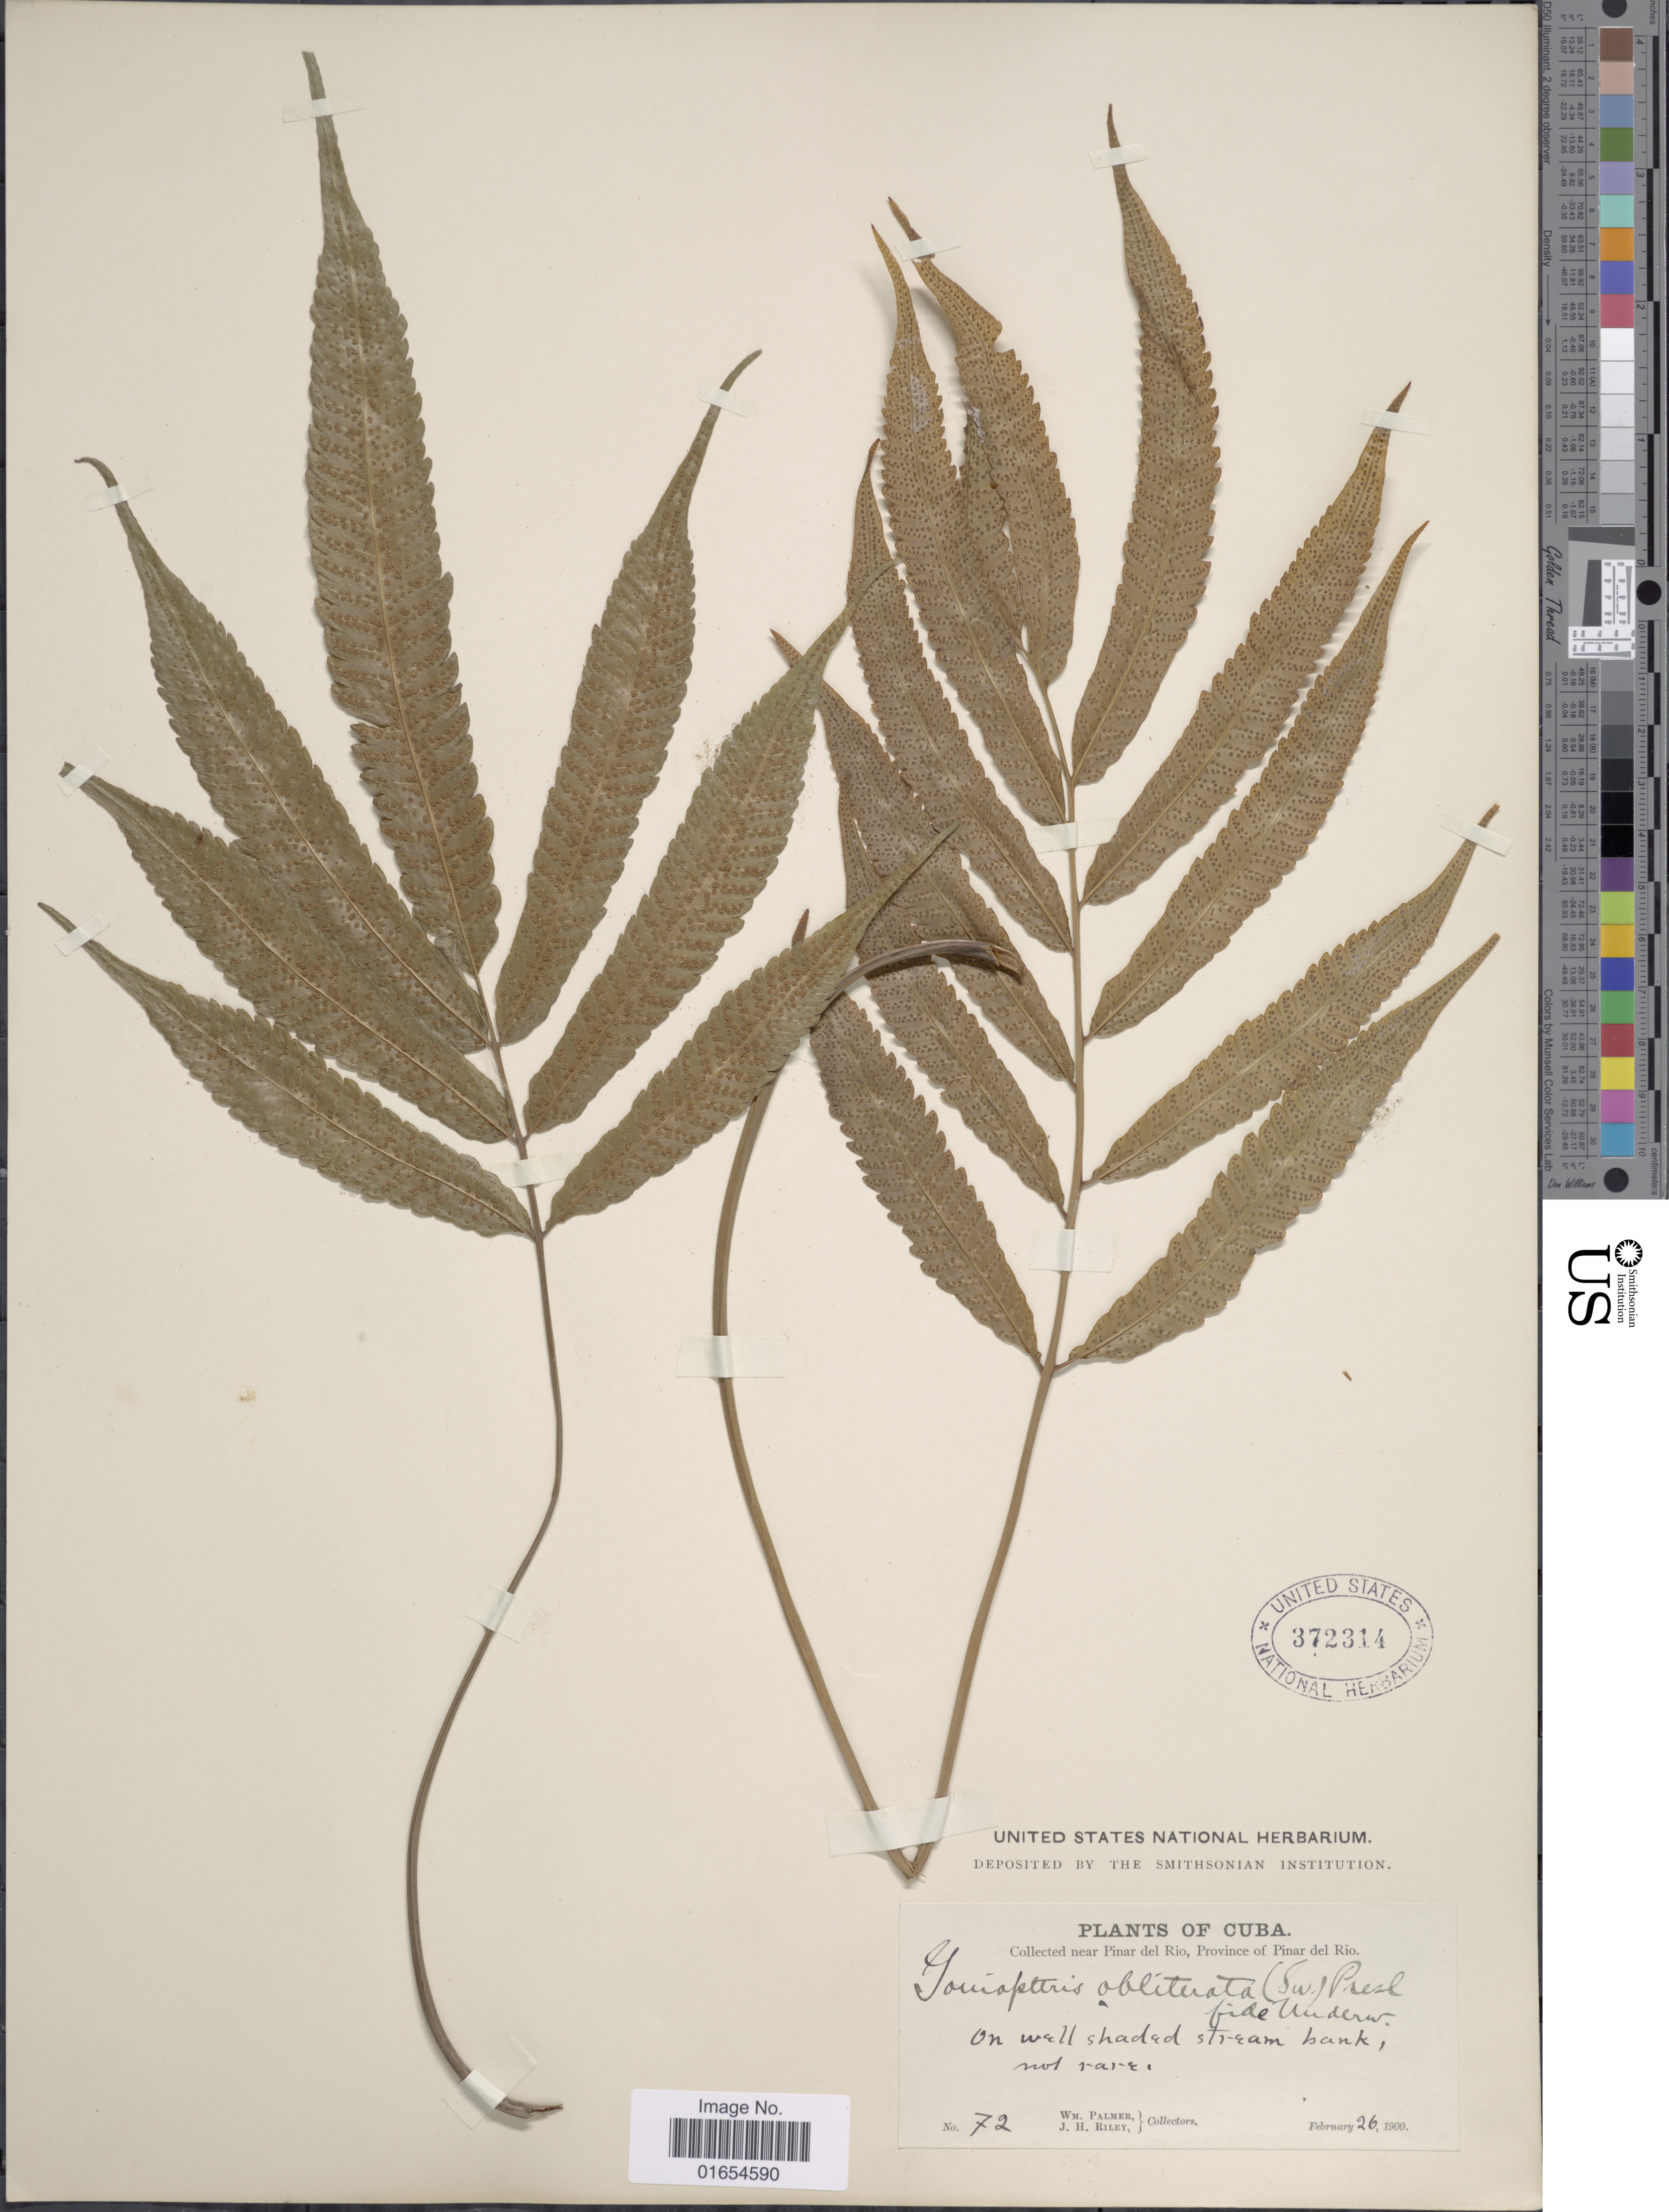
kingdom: Plantae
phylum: Tracheophyta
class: Polypodiopsida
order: Polypodiales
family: Thelypteridaceae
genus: Goniopteris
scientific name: Goniopteris obliterata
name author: (Sw.) C. Presl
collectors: W. Palmer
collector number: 72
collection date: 1900-02-26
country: Cuba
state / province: Pinar del Río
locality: Near Pinar del Rio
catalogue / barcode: US 372314